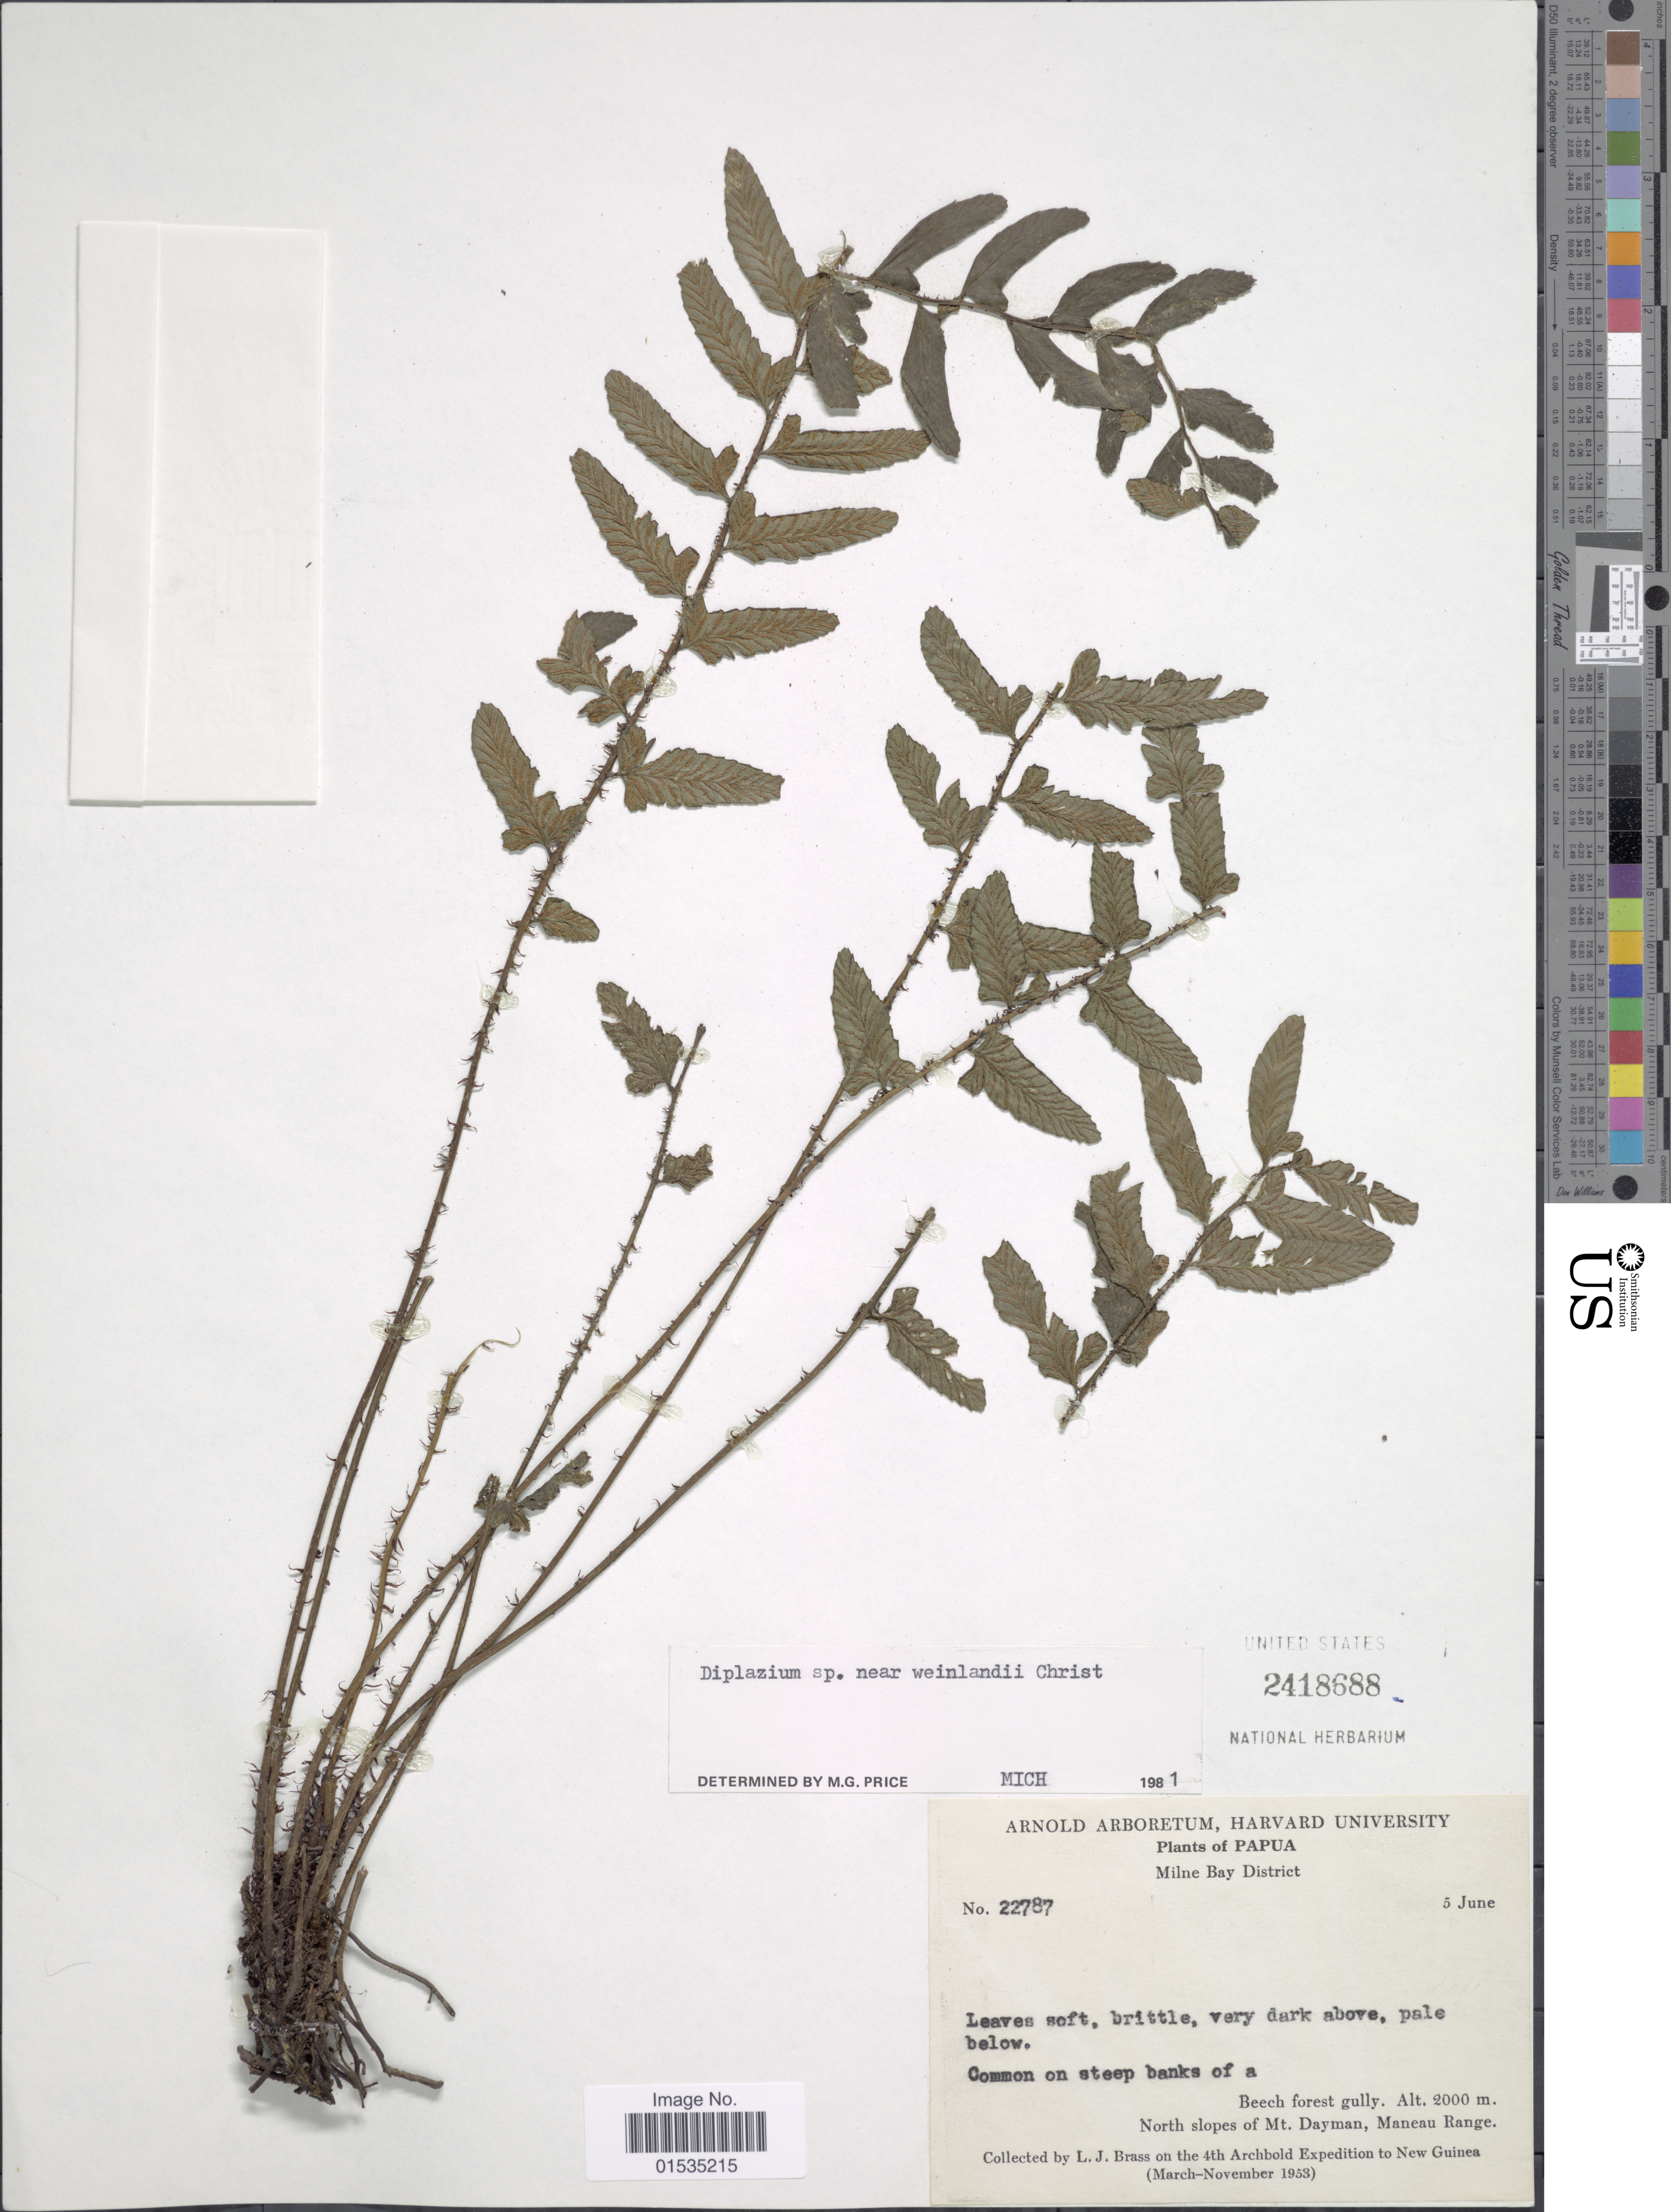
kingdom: Plantae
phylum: Tracheophyta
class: Polypodiopsida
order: Polypodiales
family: Athyriaceae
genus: Diplazium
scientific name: Diplazium weinlandii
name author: Christ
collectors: L. J. Brass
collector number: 22787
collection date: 1953-06-05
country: Papua New Guinea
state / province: Milne Bay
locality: Beech forest gully, North slopes of Mt. Dayman, Maneay Range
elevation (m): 2000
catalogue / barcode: US 2418688